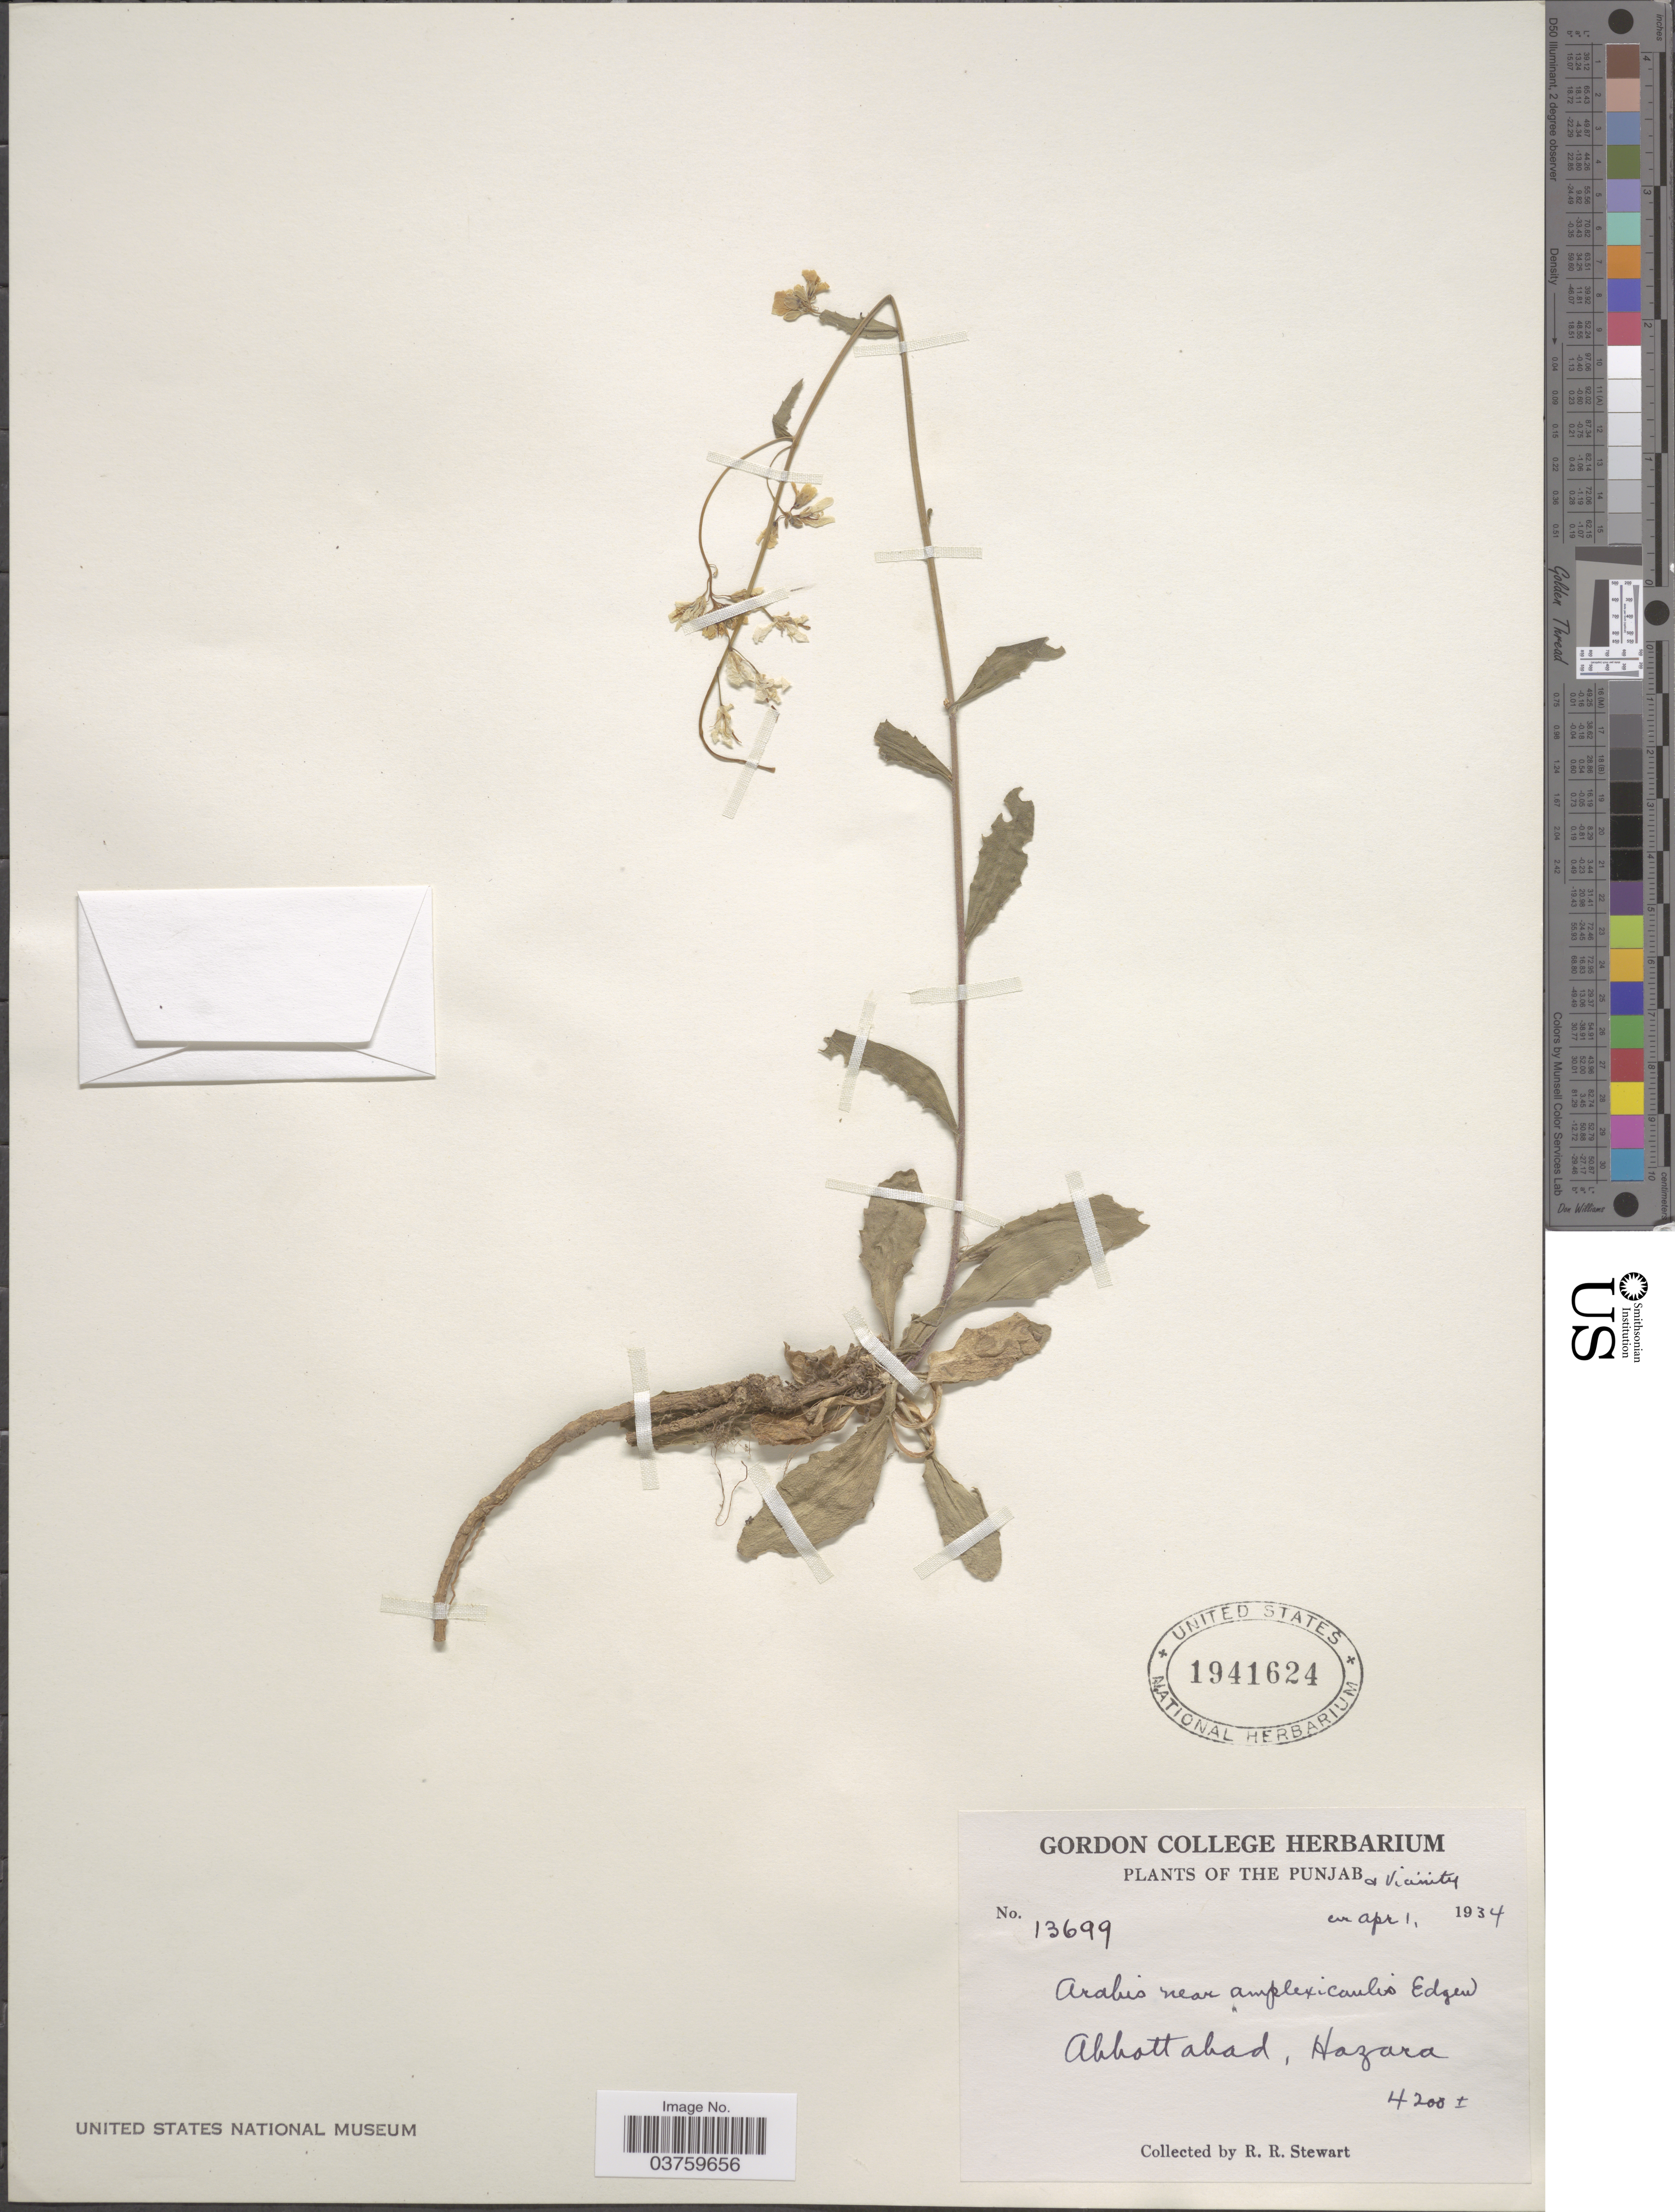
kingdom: Plantae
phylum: Tracheophyta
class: Magnoliopsida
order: Brassicales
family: Brassicaceae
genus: Arabis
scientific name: Arabis amplexicaulis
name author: Edgew.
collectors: R. Stewart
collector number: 13699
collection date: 1934-04-01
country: Pakistan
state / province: Khyber Pakhtunkhwa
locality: The Punjab and vicinity. Abbottabad, Hazara.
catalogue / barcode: US 1941624